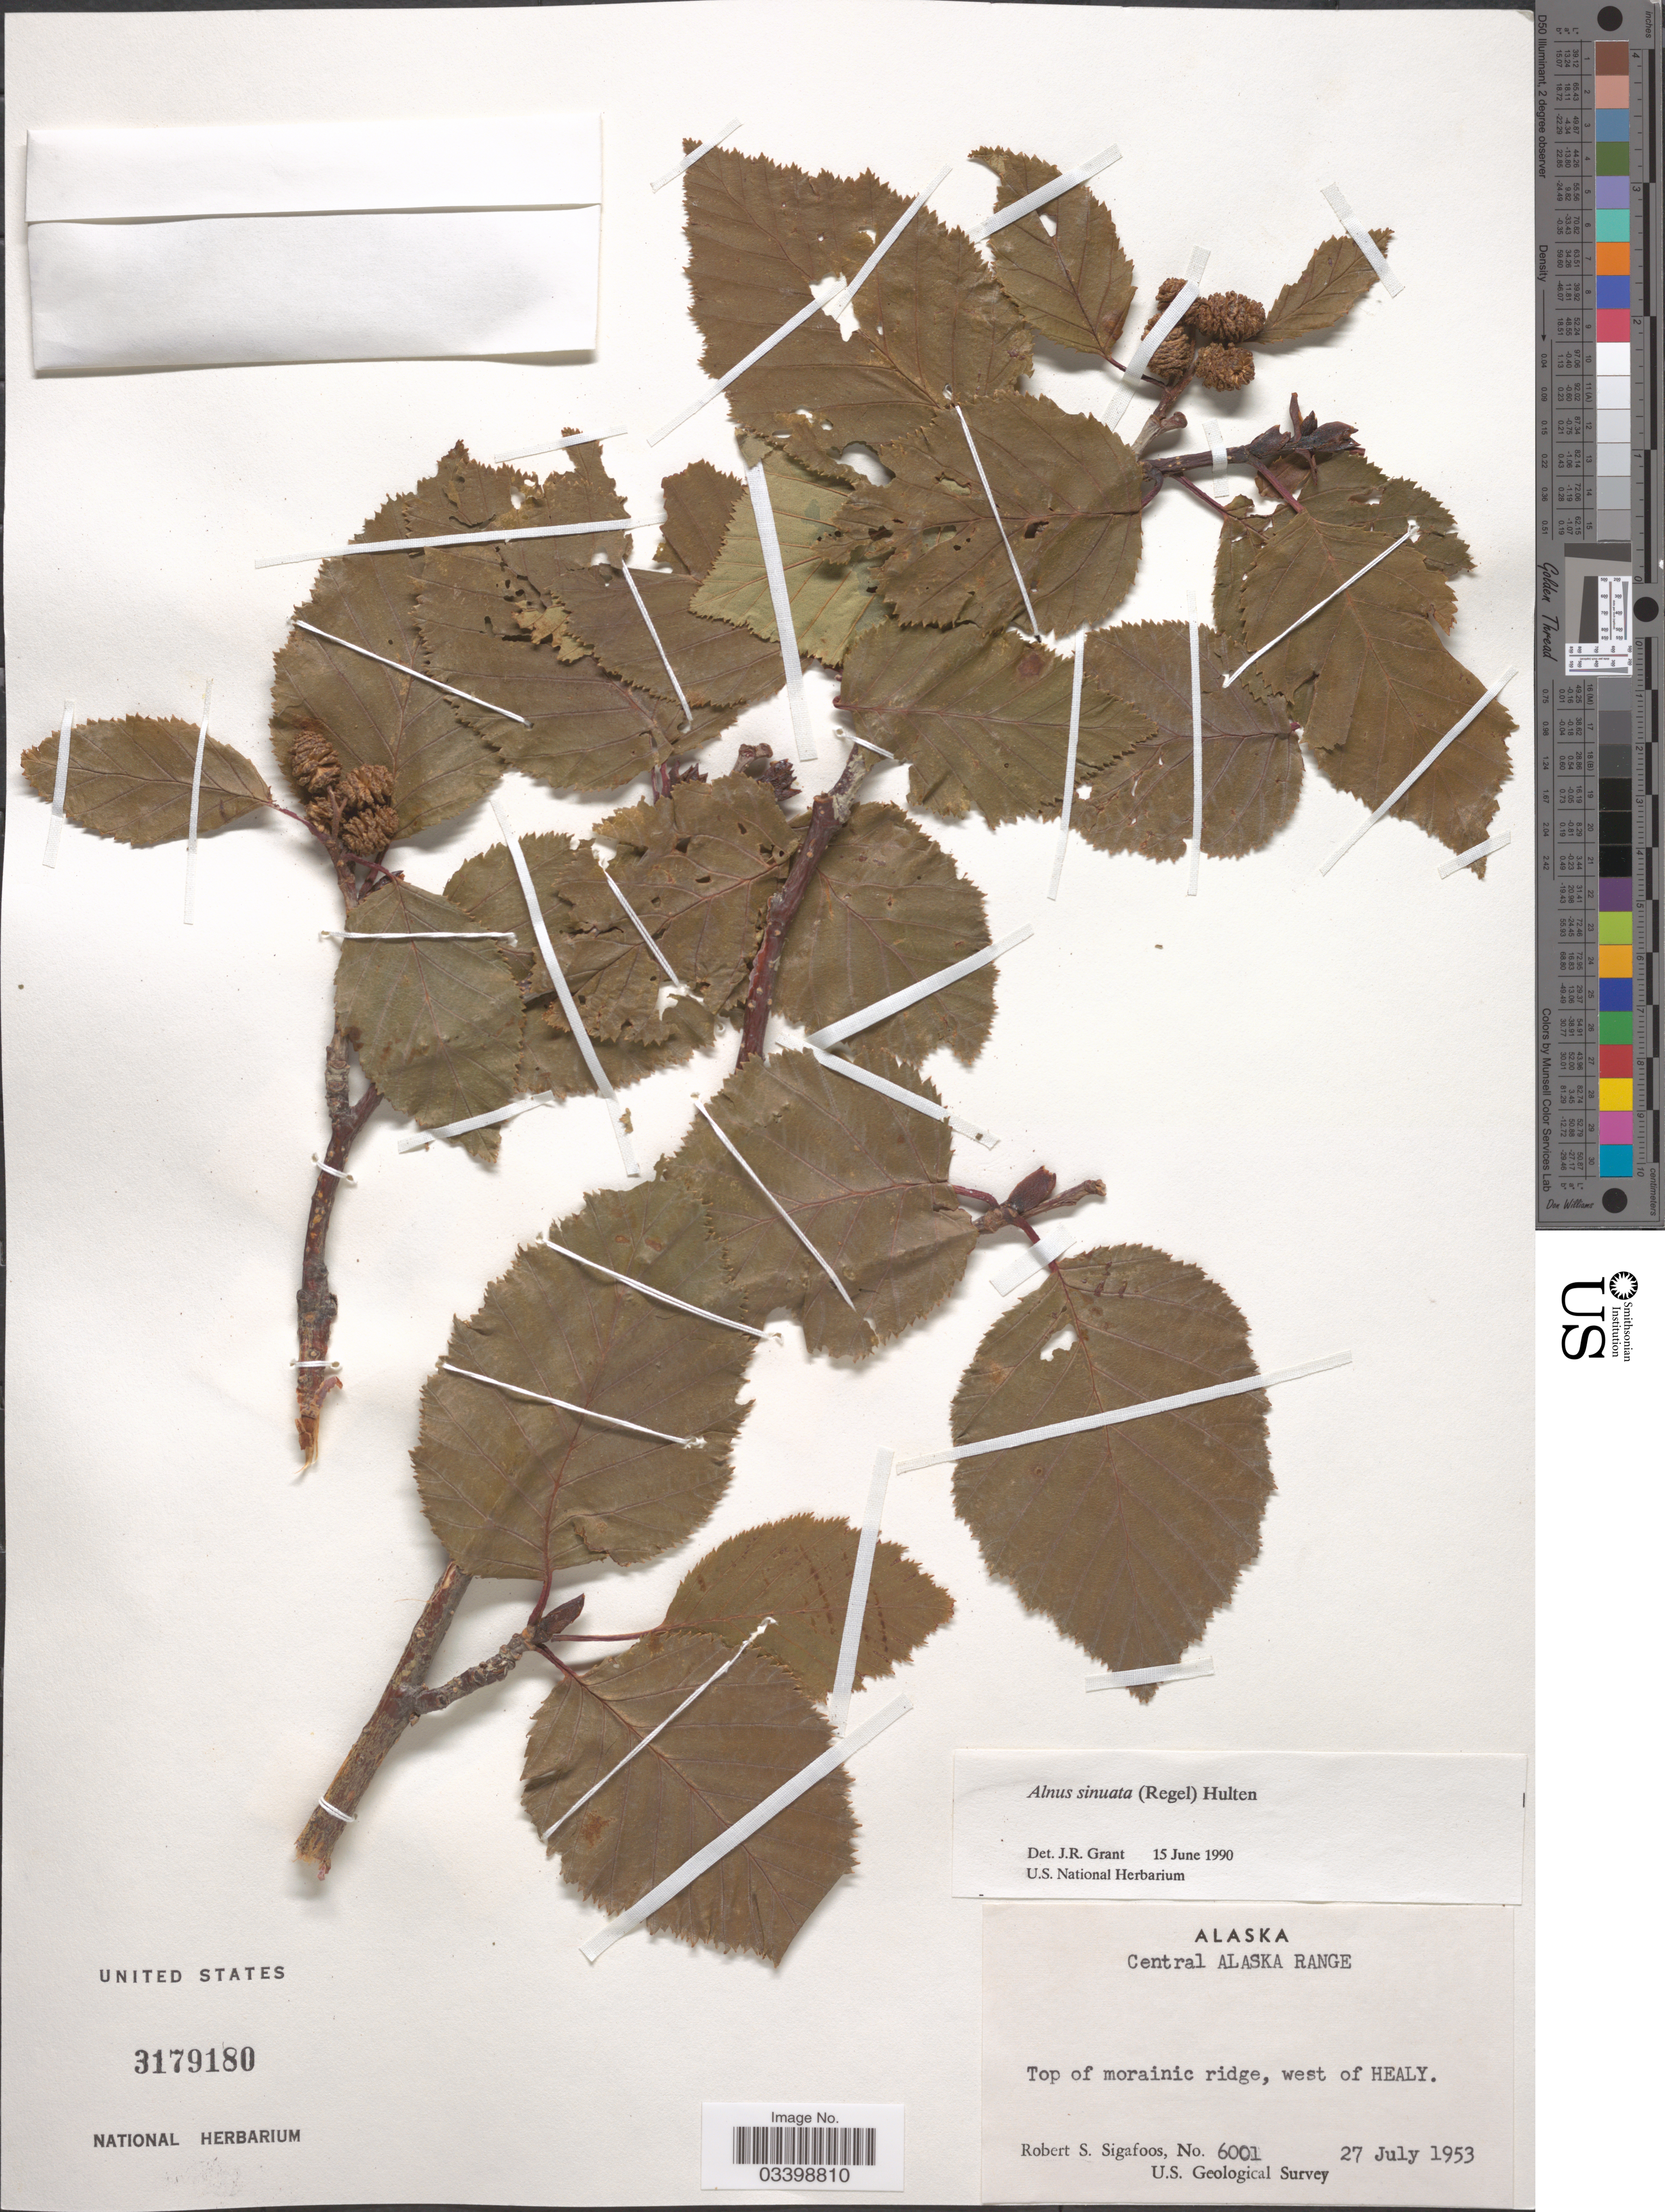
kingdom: Plantae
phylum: Tracheophyta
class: Magnoliopsida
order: Fagales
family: Betulaceae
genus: Alnus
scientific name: Alnus viridis subsp. sinuata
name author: Regel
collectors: R. Sigafoos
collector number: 6001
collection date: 1953-07-27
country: United States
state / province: Alaska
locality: Central Alaska Range. Top of morainic ridge, west of Healy.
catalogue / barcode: US 3179180